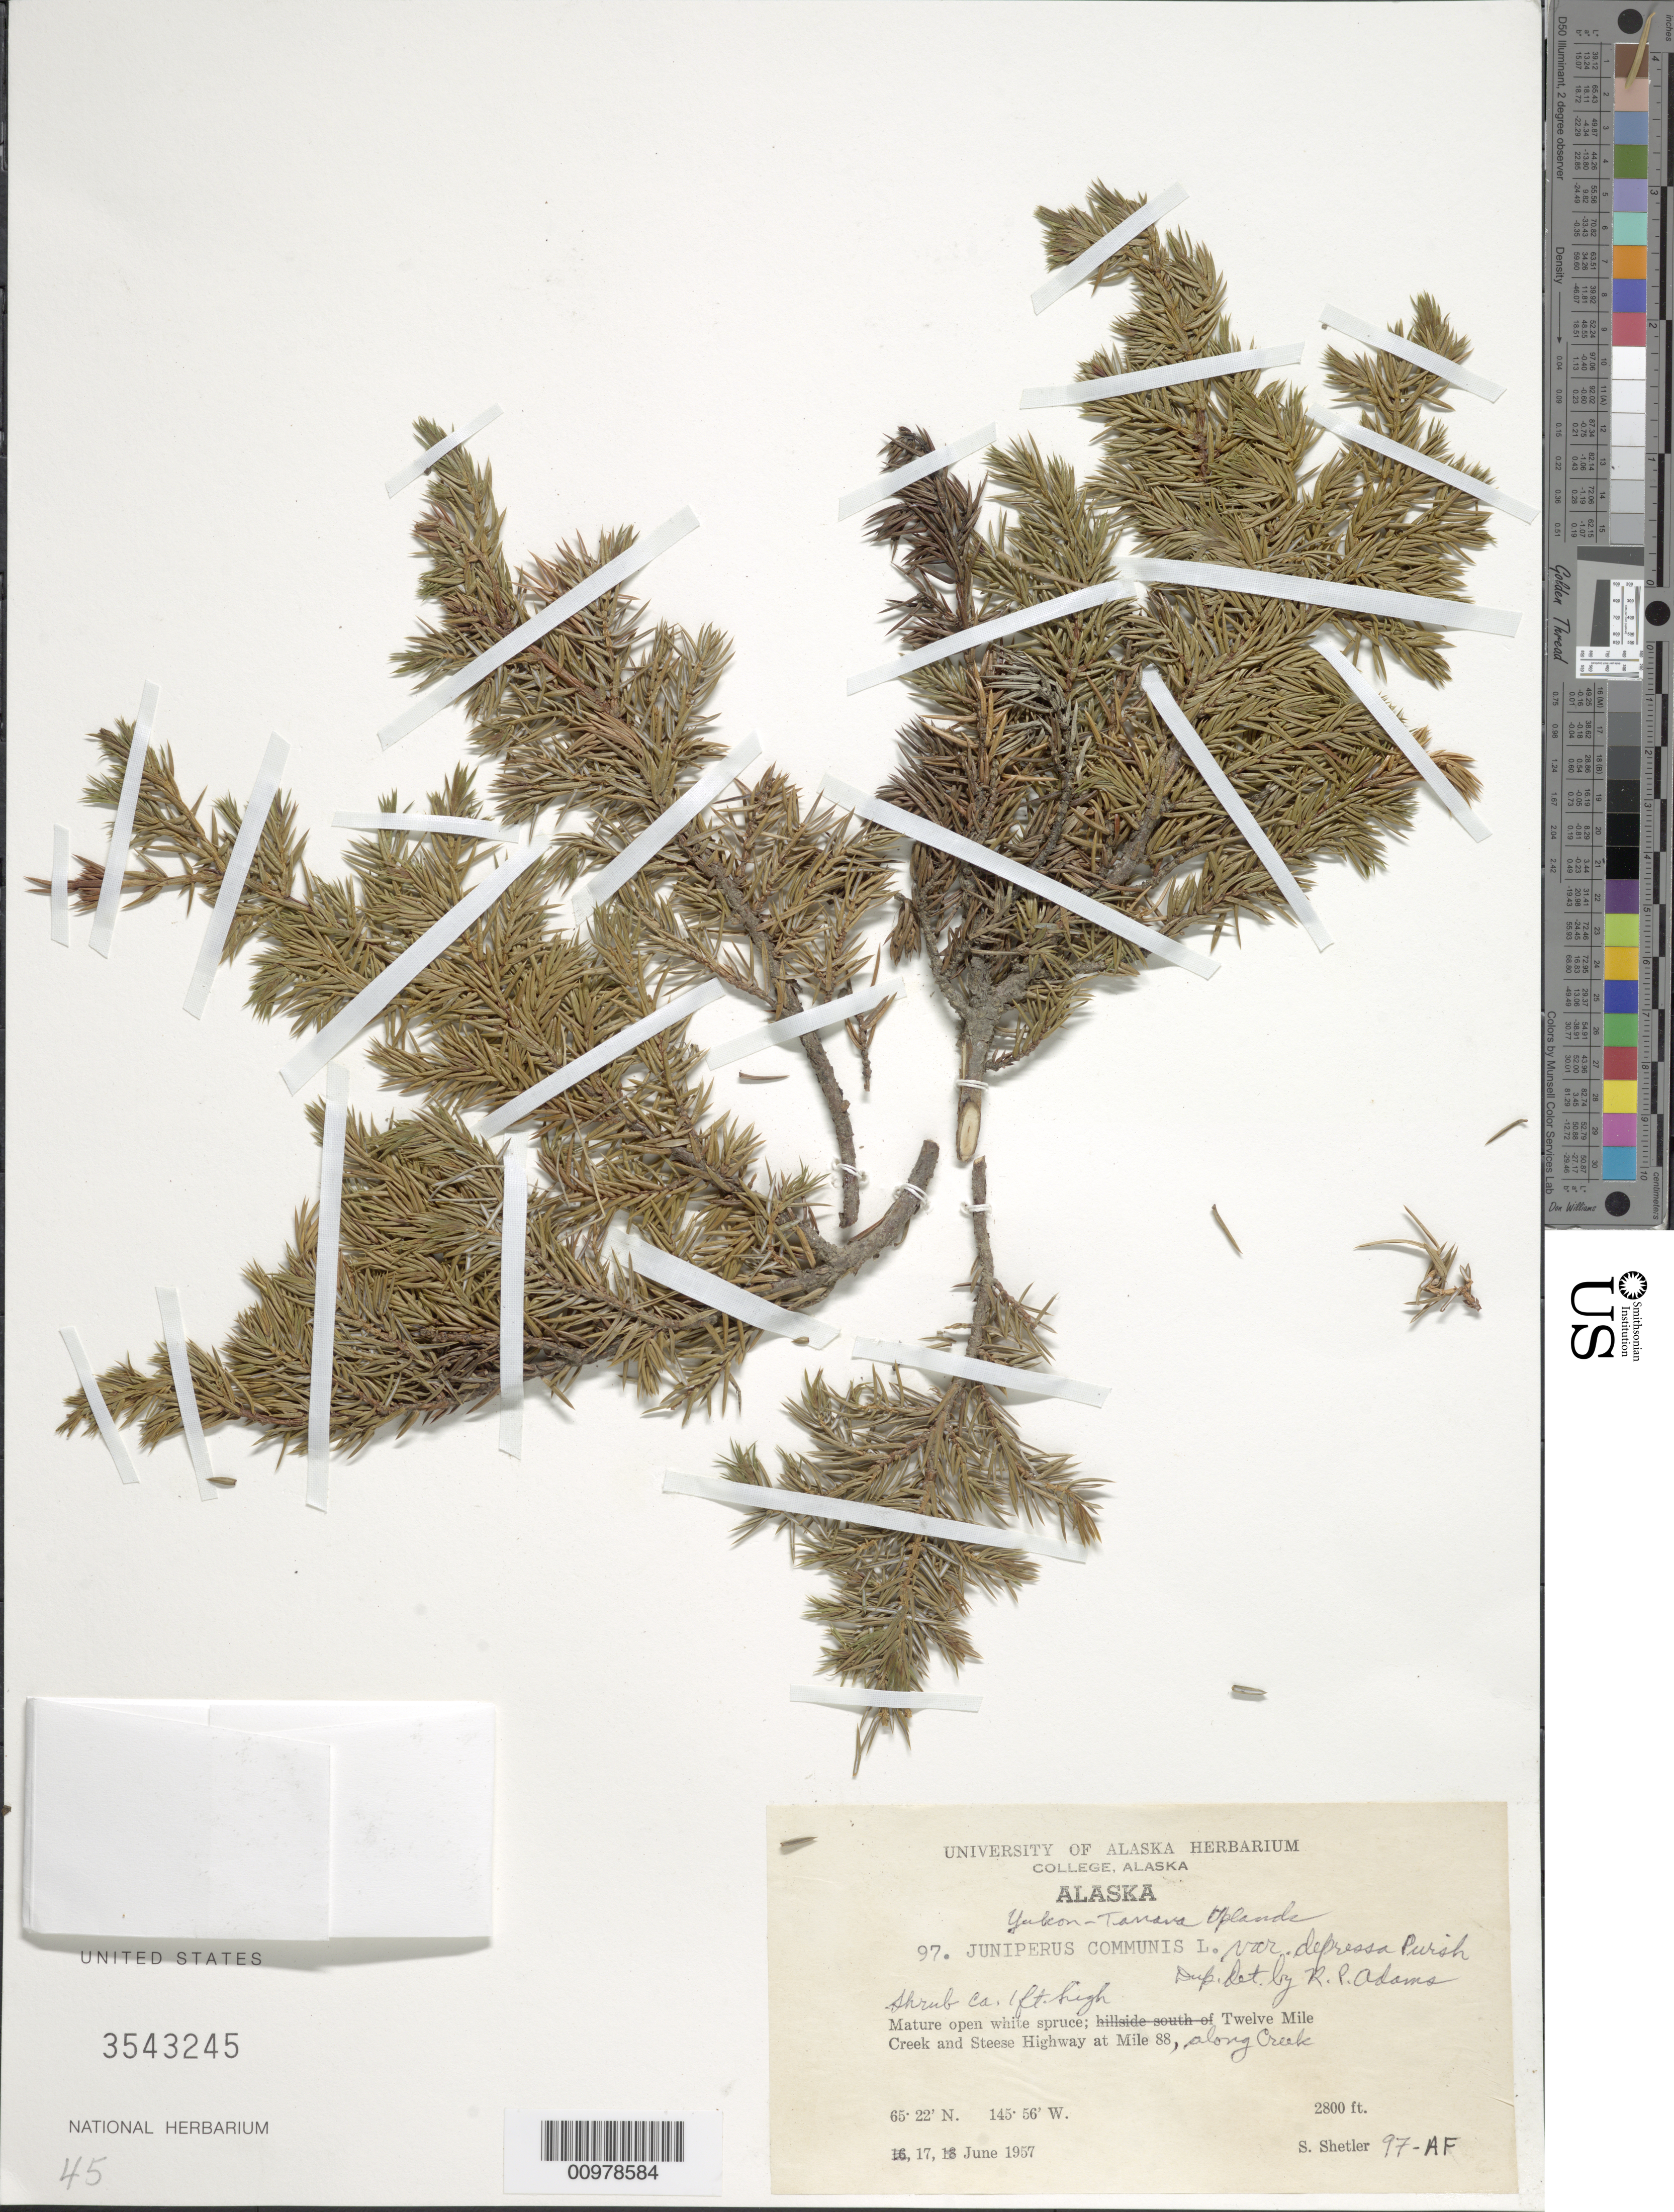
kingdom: Plantae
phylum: Tracheophyta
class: Pinopsida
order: Pinales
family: Cupressaceae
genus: Juniperus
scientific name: Juniperus communis var. depressa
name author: Pursh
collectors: S. Shetler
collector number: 97-AF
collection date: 1957-06-17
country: United States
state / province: Alaska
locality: Twelve Mile Creek and Steese Highway at Mile 88, along Creek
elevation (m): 853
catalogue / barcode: US 3543245